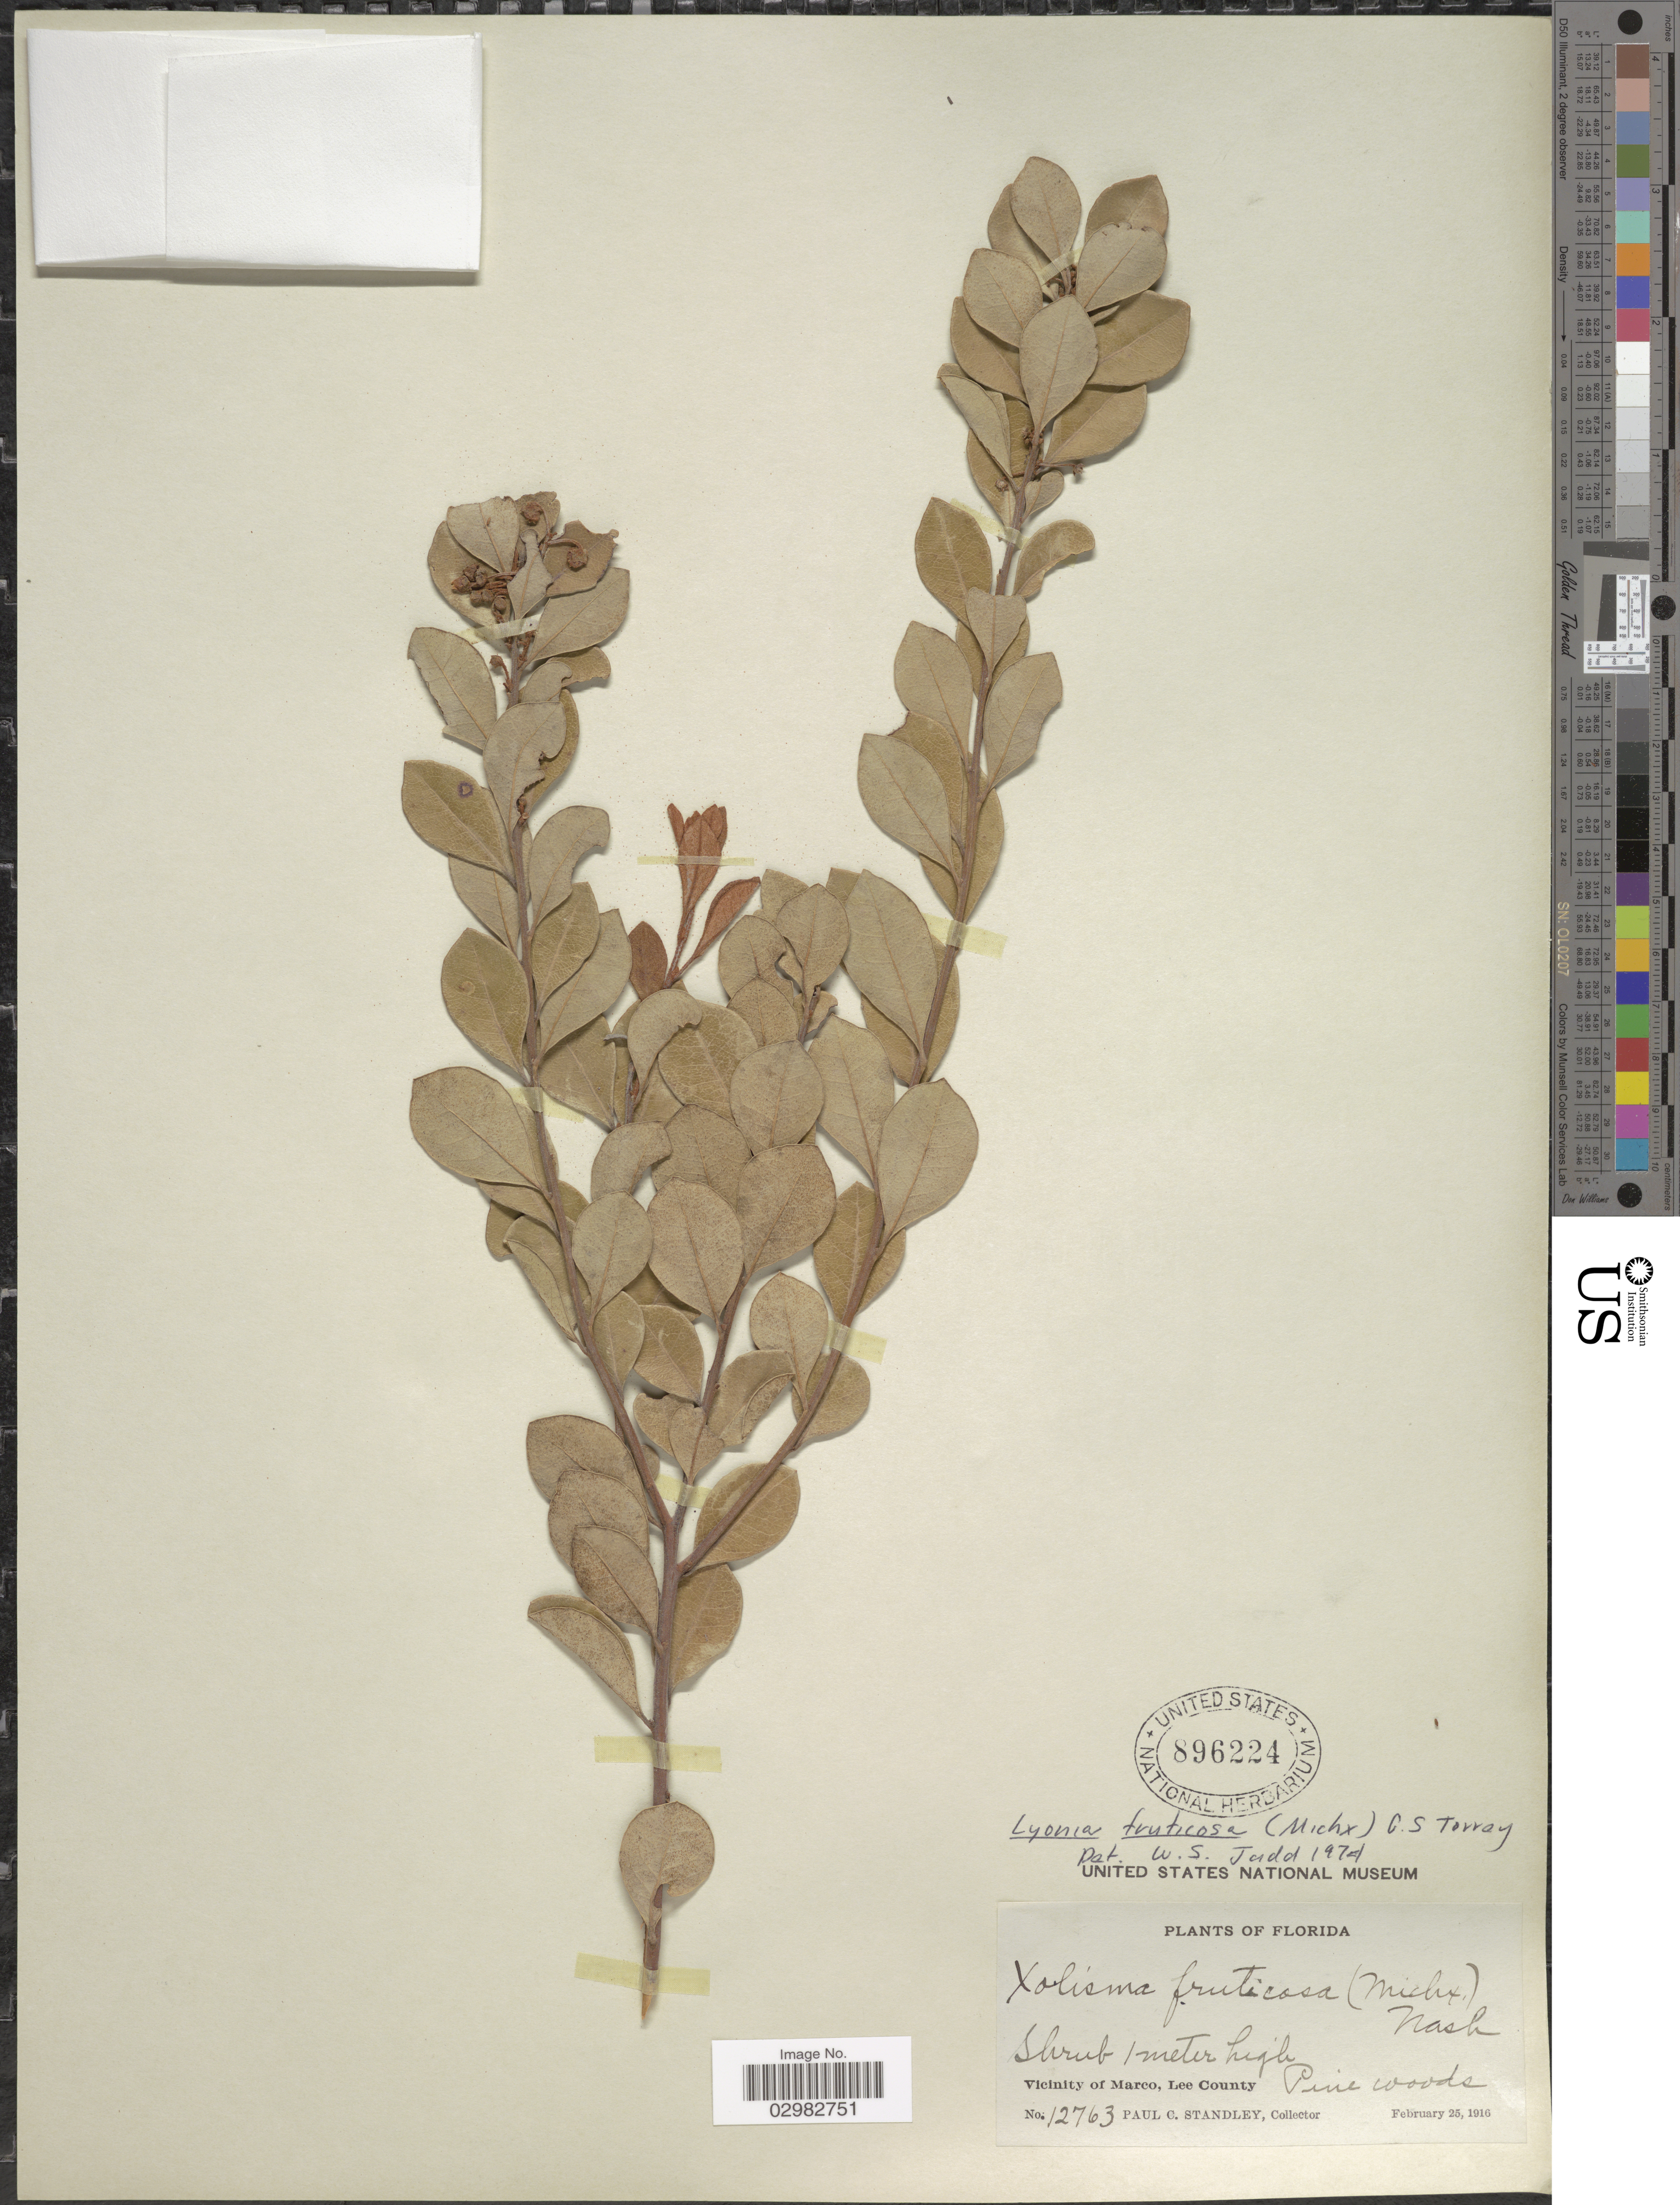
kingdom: Plantae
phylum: Tracheophyta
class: Magnoliopsida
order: Ericales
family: Ericaceae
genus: Lyonia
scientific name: Lyonia fruticosa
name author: (Michx.) G.S. Torr.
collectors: P. C. Standley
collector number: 12763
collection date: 1916-02-25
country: United States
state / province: Florida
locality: Vicinity of Marco, Lee County.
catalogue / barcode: US 896224